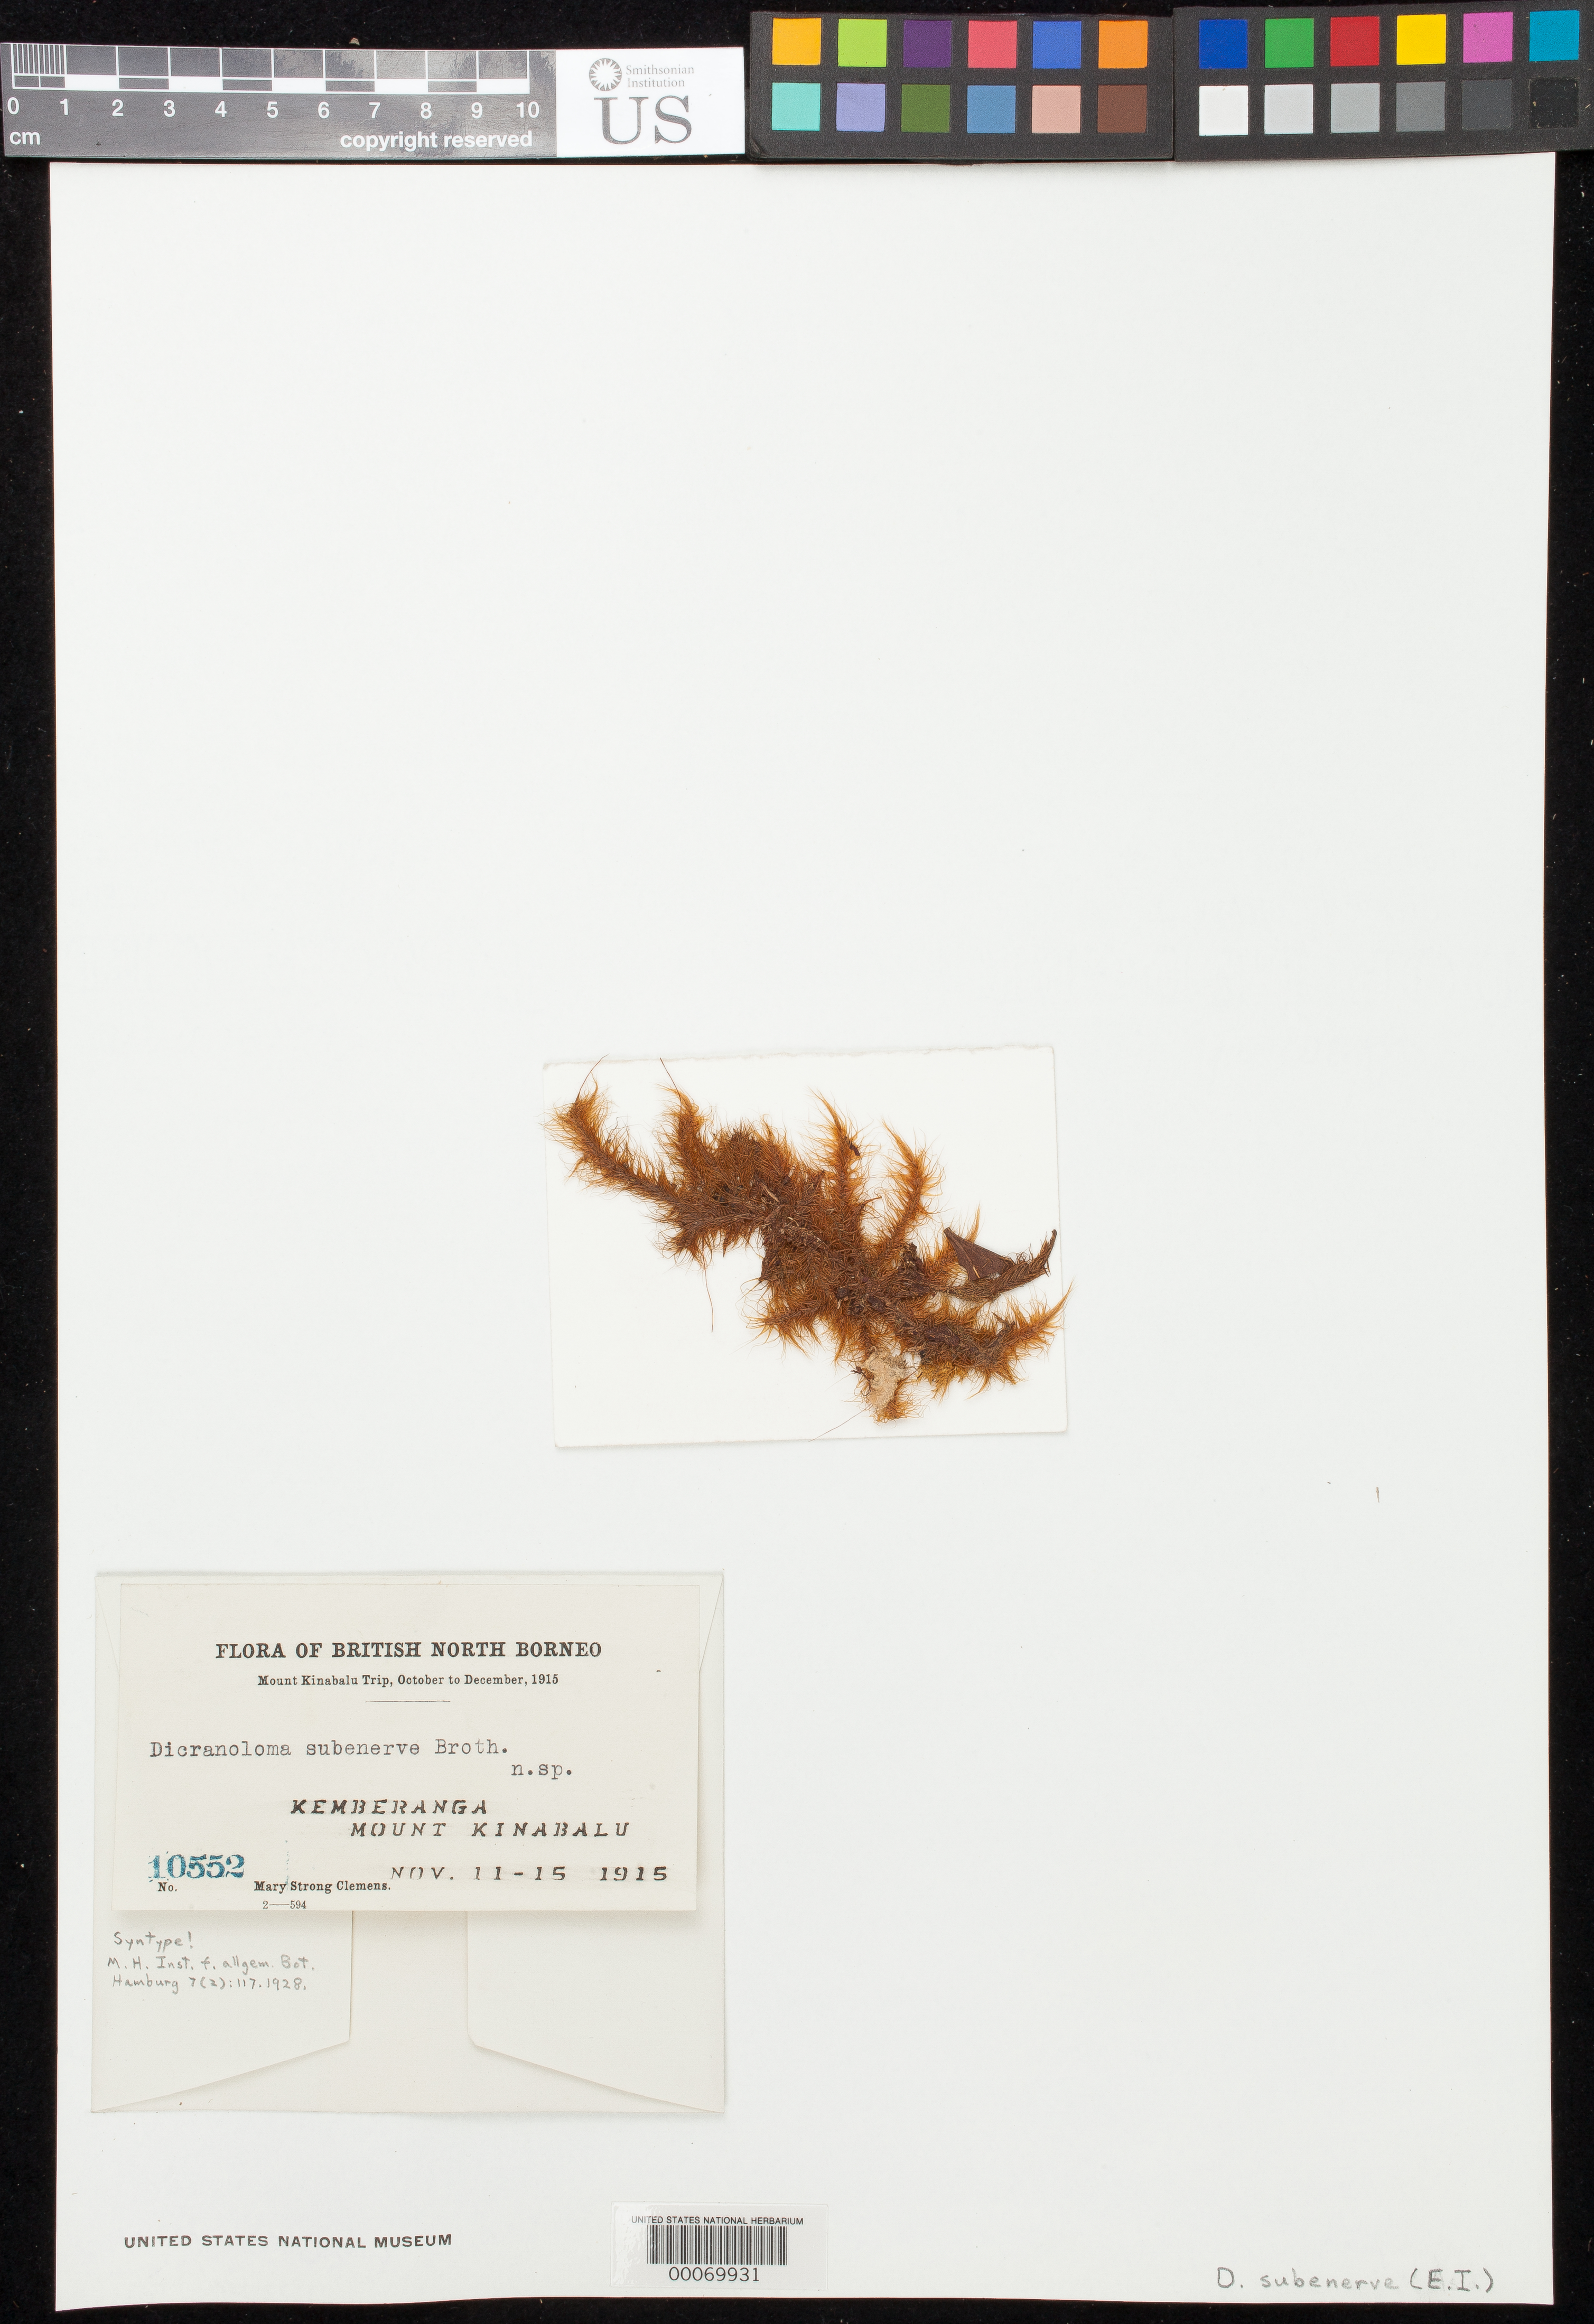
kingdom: Plantae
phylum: Bryophyta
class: Bryopsida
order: Dicranales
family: Dicranaceae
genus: Dicranoloma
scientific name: Dicranoloma subenerve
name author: Broth.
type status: Syntype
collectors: M. S. Clemens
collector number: Bur. Sci. 10552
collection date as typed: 11 Nov 1915 to 15 Nov 1915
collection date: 1915-11-11/1915-11-15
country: Malaysia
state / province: Sabah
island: Borneo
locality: Kemberanga, Mt. Kinabalu.